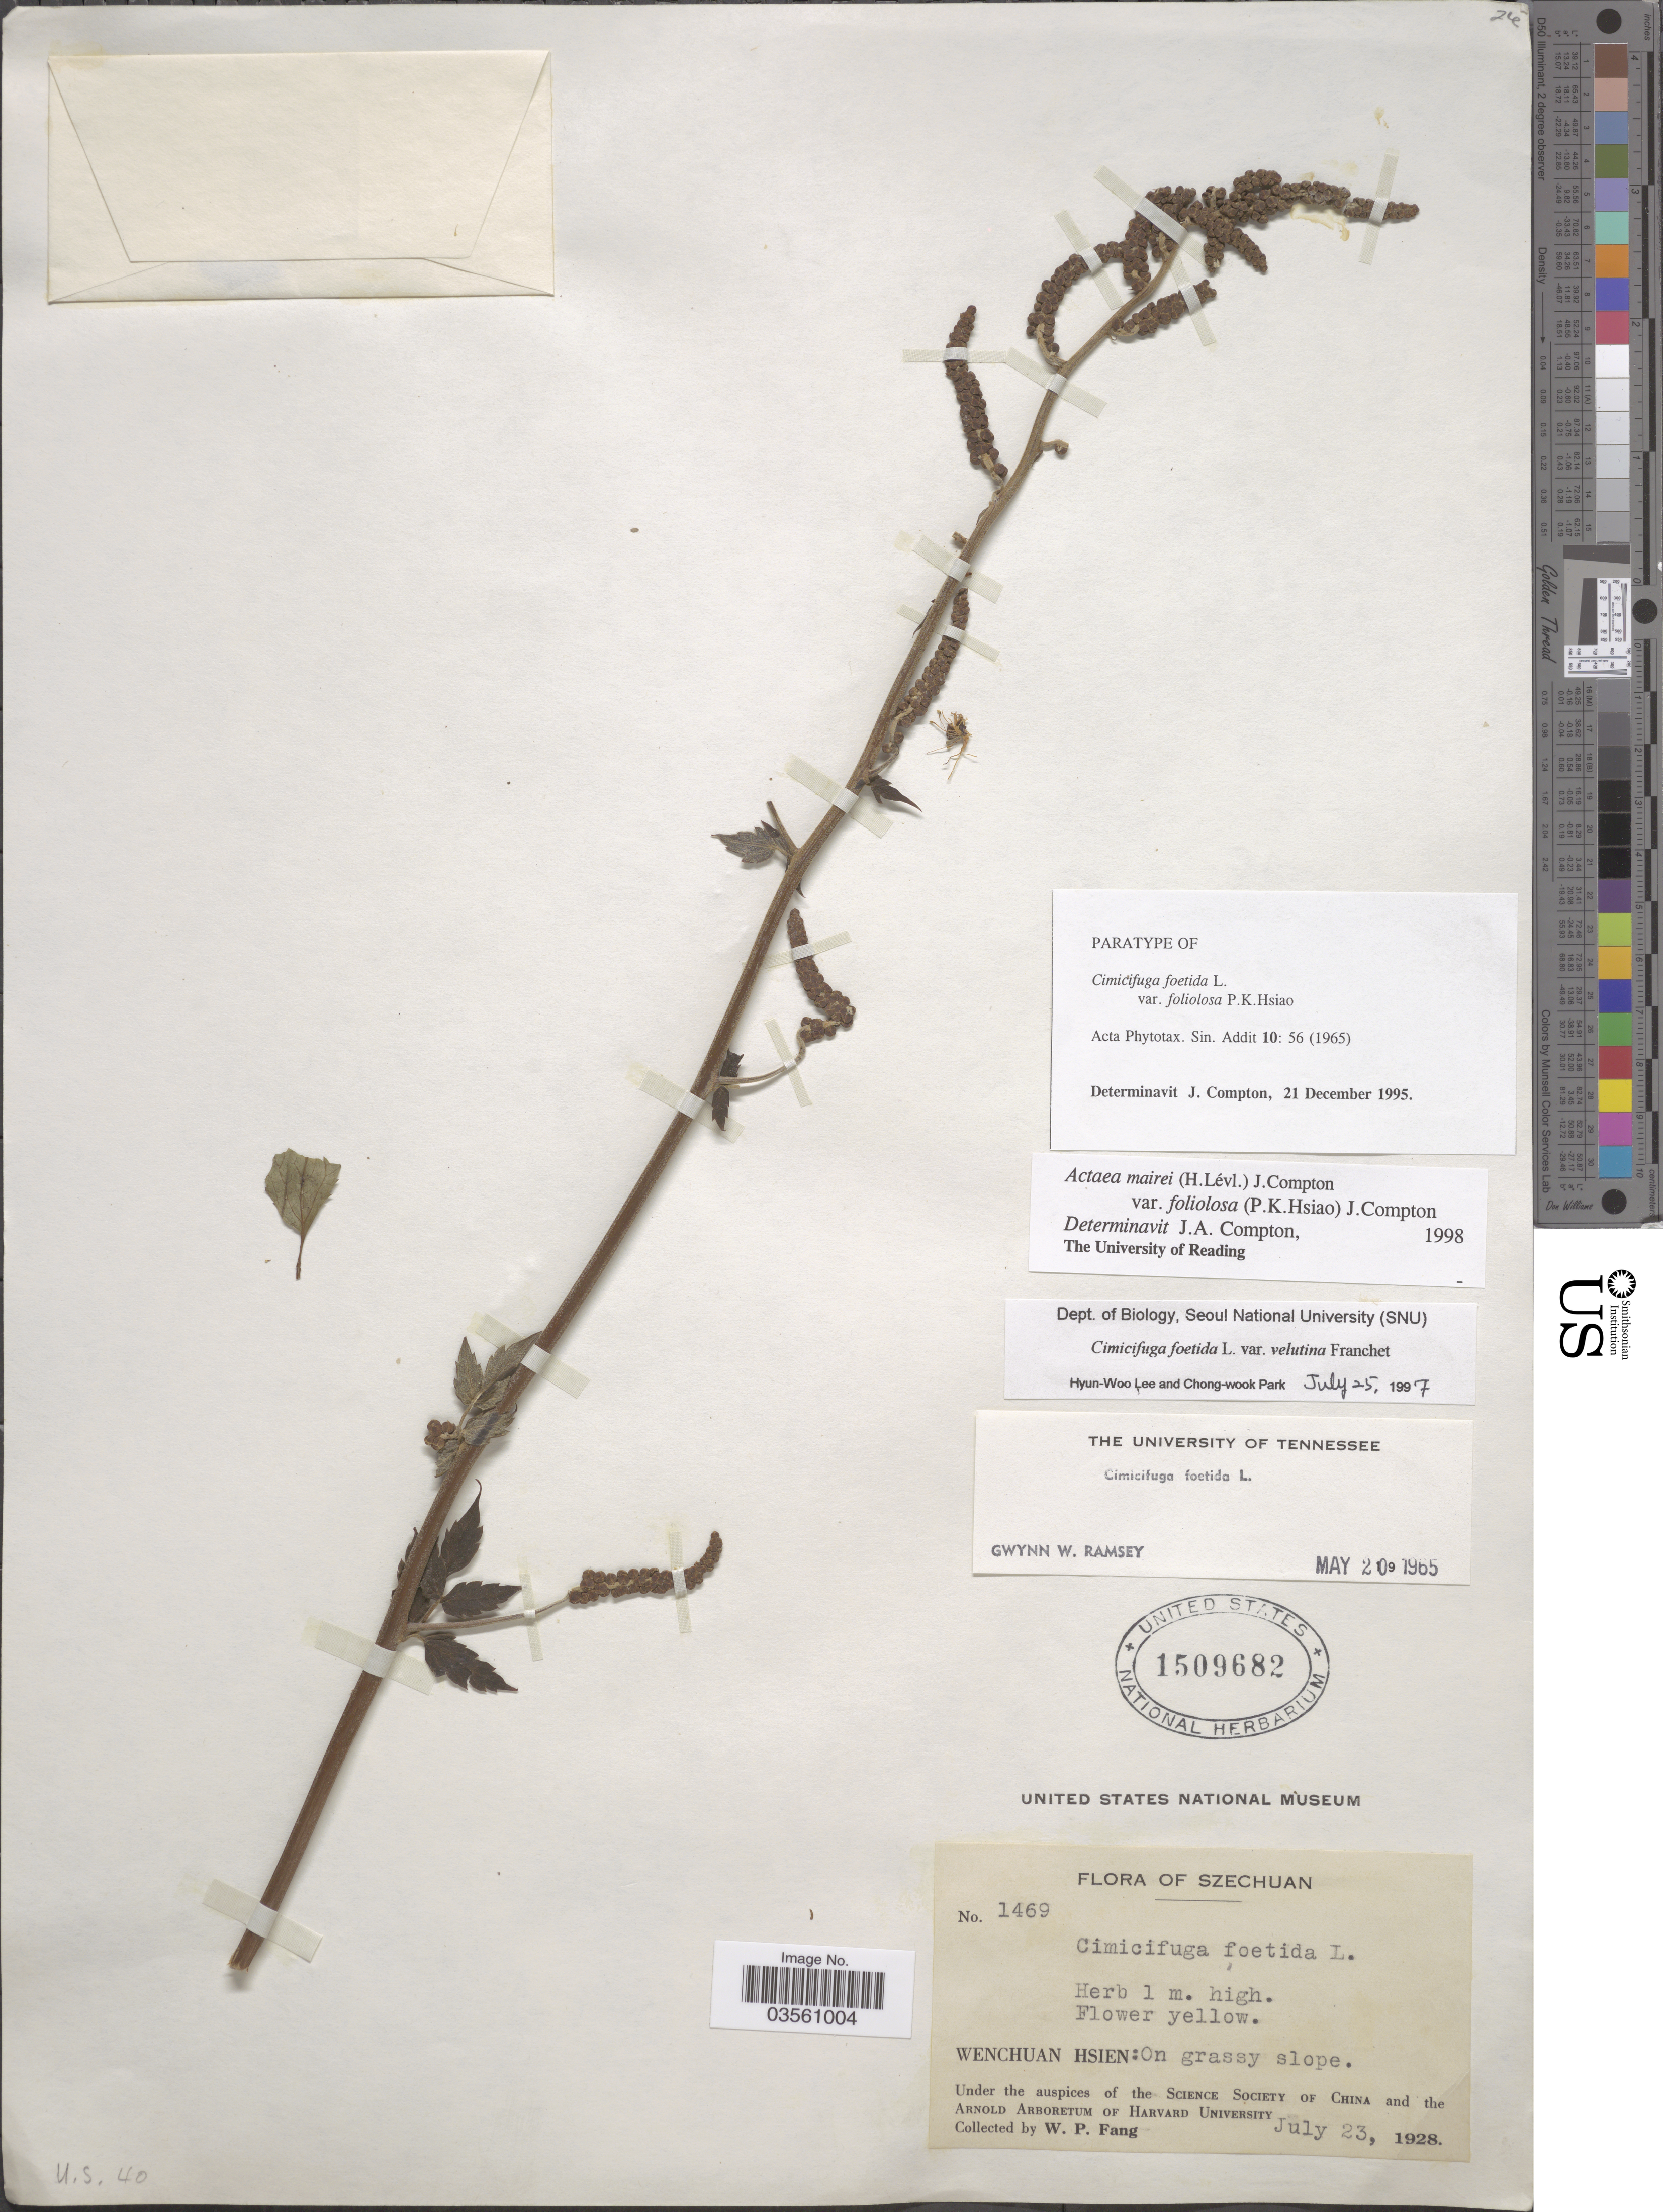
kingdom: Plantae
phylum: Tracheophyta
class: Magnoliopsida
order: Ranunculales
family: Ranunculaceae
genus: Actaea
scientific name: Actaea mairei var. foliolosa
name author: (P.K. Hsiao) J. Compton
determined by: Compton, J. A.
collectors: W. P. Fang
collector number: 1469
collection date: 1928-07-23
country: China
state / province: Sichuan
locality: Szechuan. Wenchuan Hsien.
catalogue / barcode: US 1509682